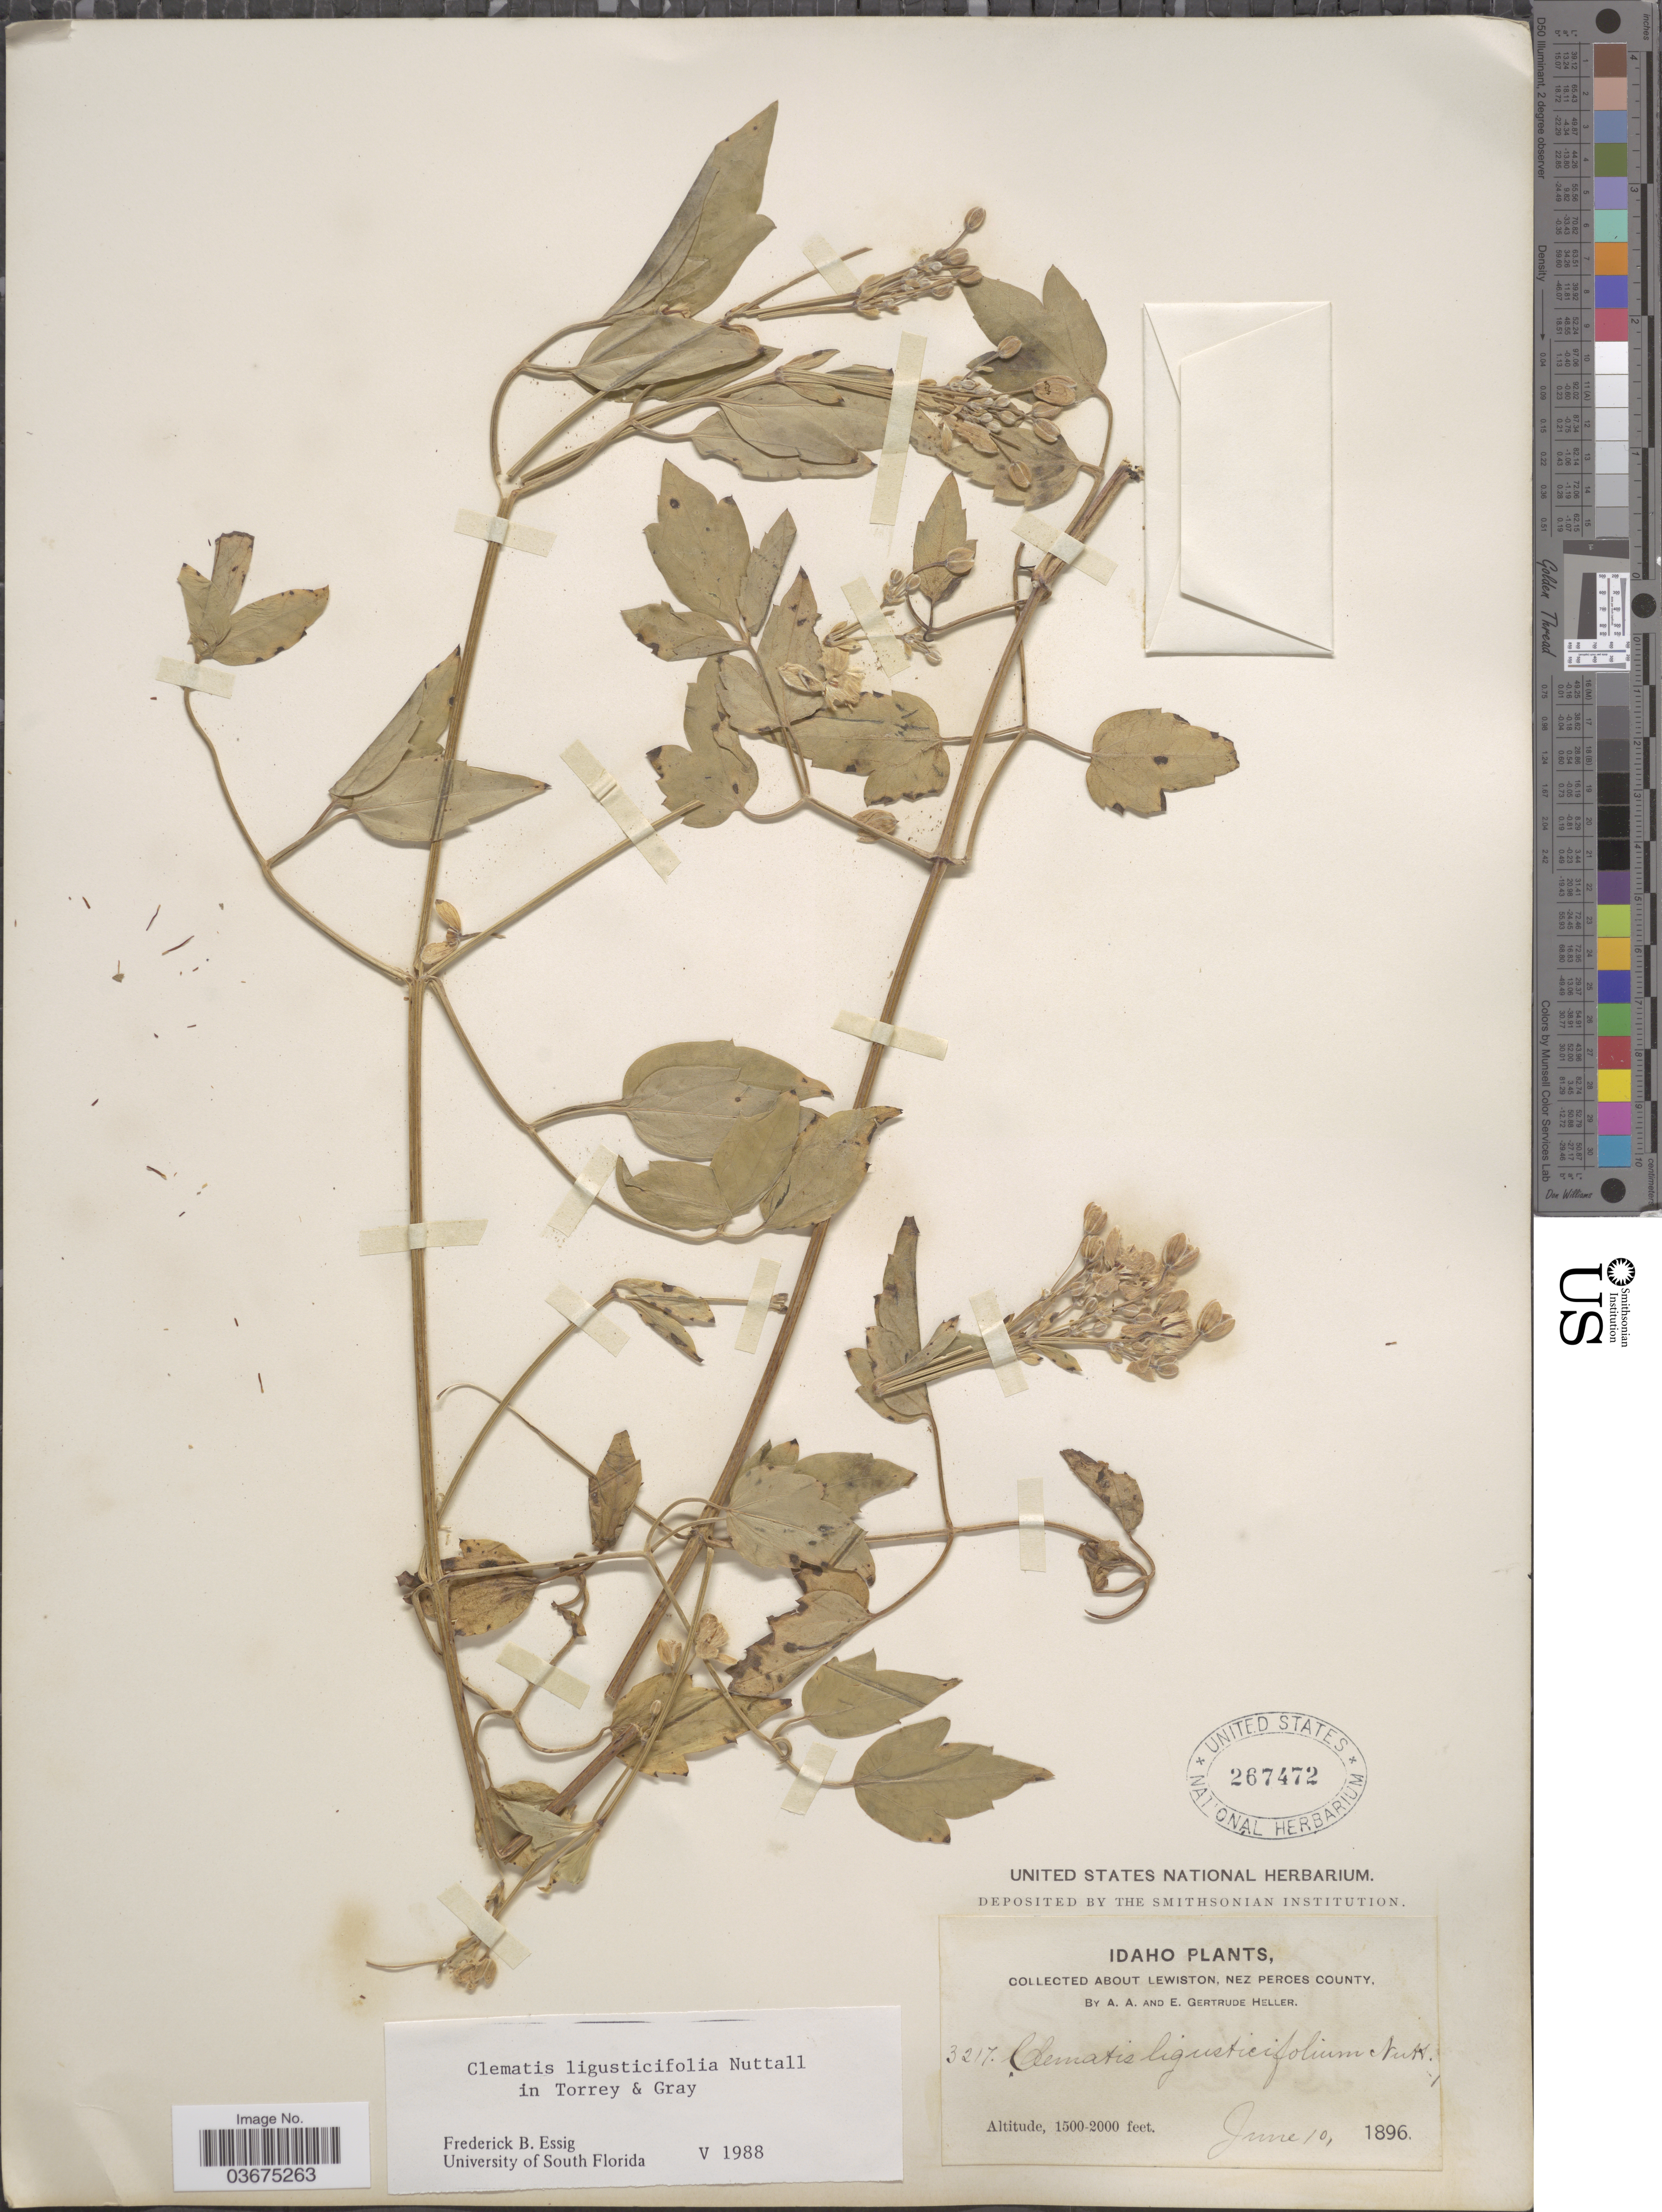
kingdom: Plantae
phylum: Tracheophyta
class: Magnoliopsida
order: Ranunculales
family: Ranunculaceae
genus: Clematis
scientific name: Clematis ligusticifolia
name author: Nutt.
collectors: A. A. Heller & E. Gertrude Heller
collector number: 3217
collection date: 1896-06-10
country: United States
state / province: Idaho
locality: About Lewiston, Nez Perces County.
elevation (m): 457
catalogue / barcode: US 267472